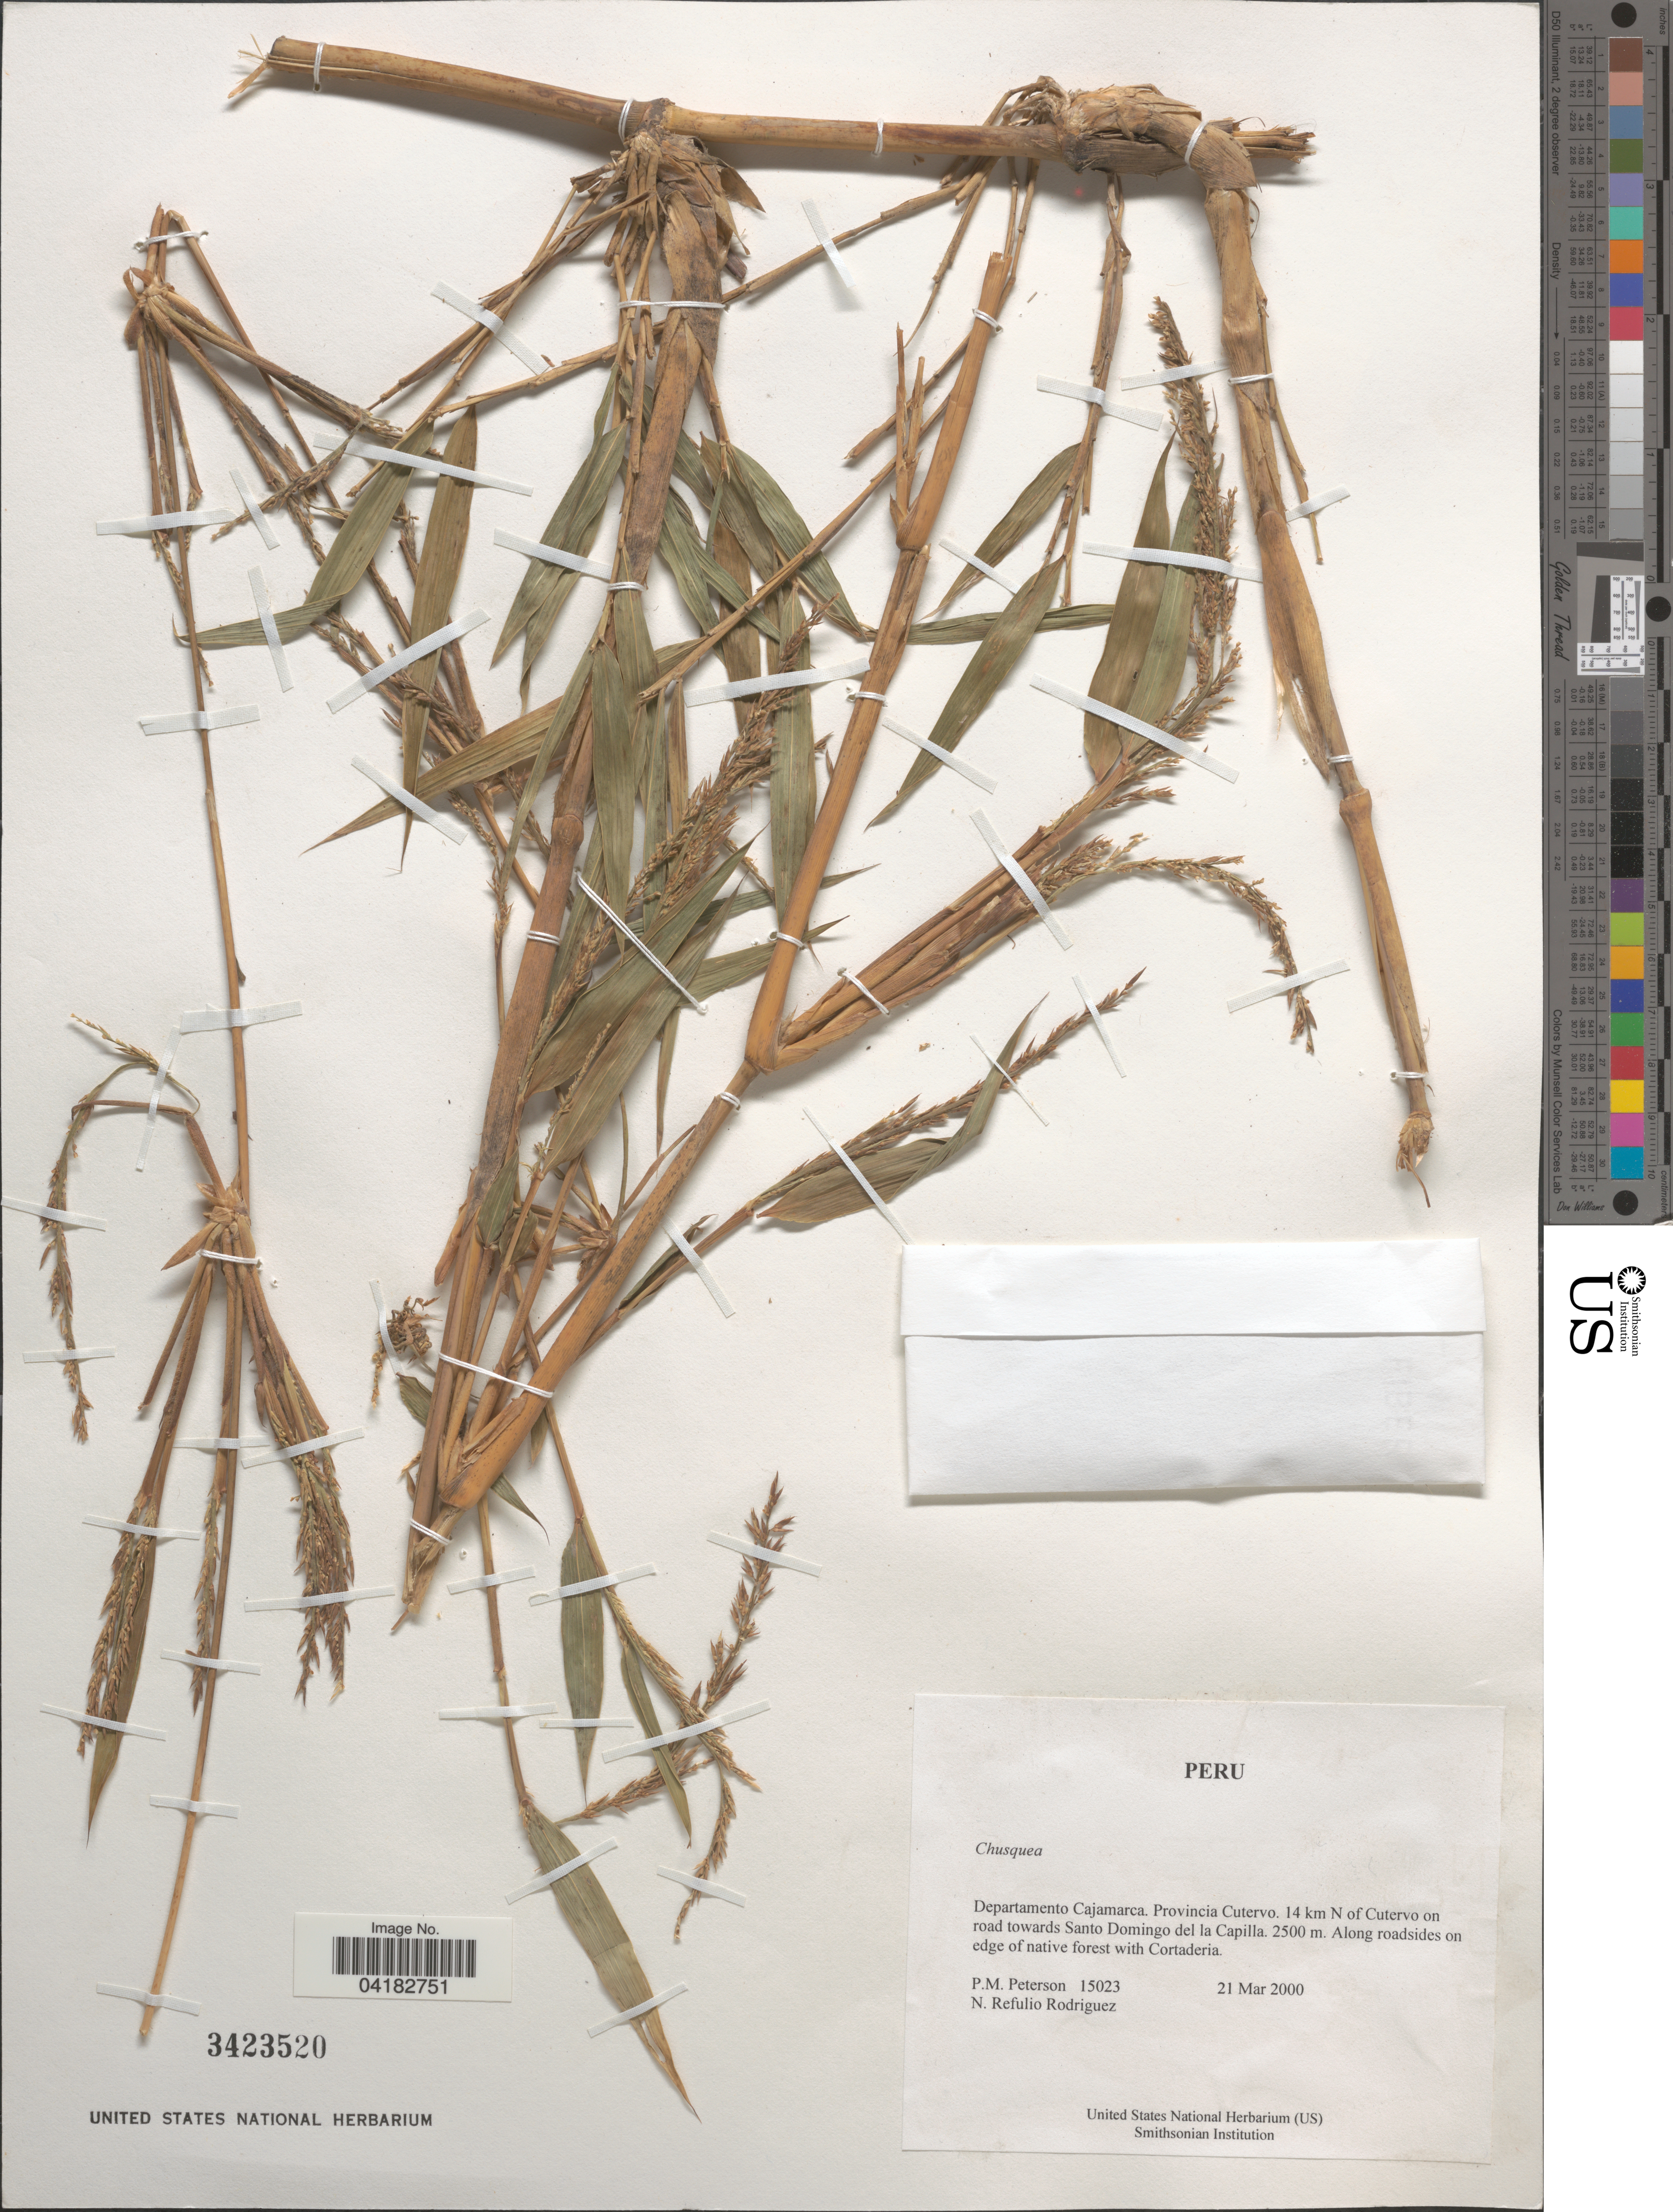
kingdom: Plantae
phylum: Tracheophyta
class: Liliopsida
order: Poales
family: Poaceae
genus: Chusquea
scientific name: Chusquea inamoena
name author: Pilg.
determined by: Guerreiro, C.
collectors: P. M. Peterson & N. Refulio-Rodríguez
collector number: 15023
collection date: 2000-03-21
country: Peru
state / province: Cajamarca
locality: Departamento Cajamarca. Province Cutervo. 14 km N of Cutervo on road towards Santo Domingo del la Capilla. Along roadsides on edge of native forest with Cortadeira.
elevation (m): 2500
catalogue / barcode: US 3423520